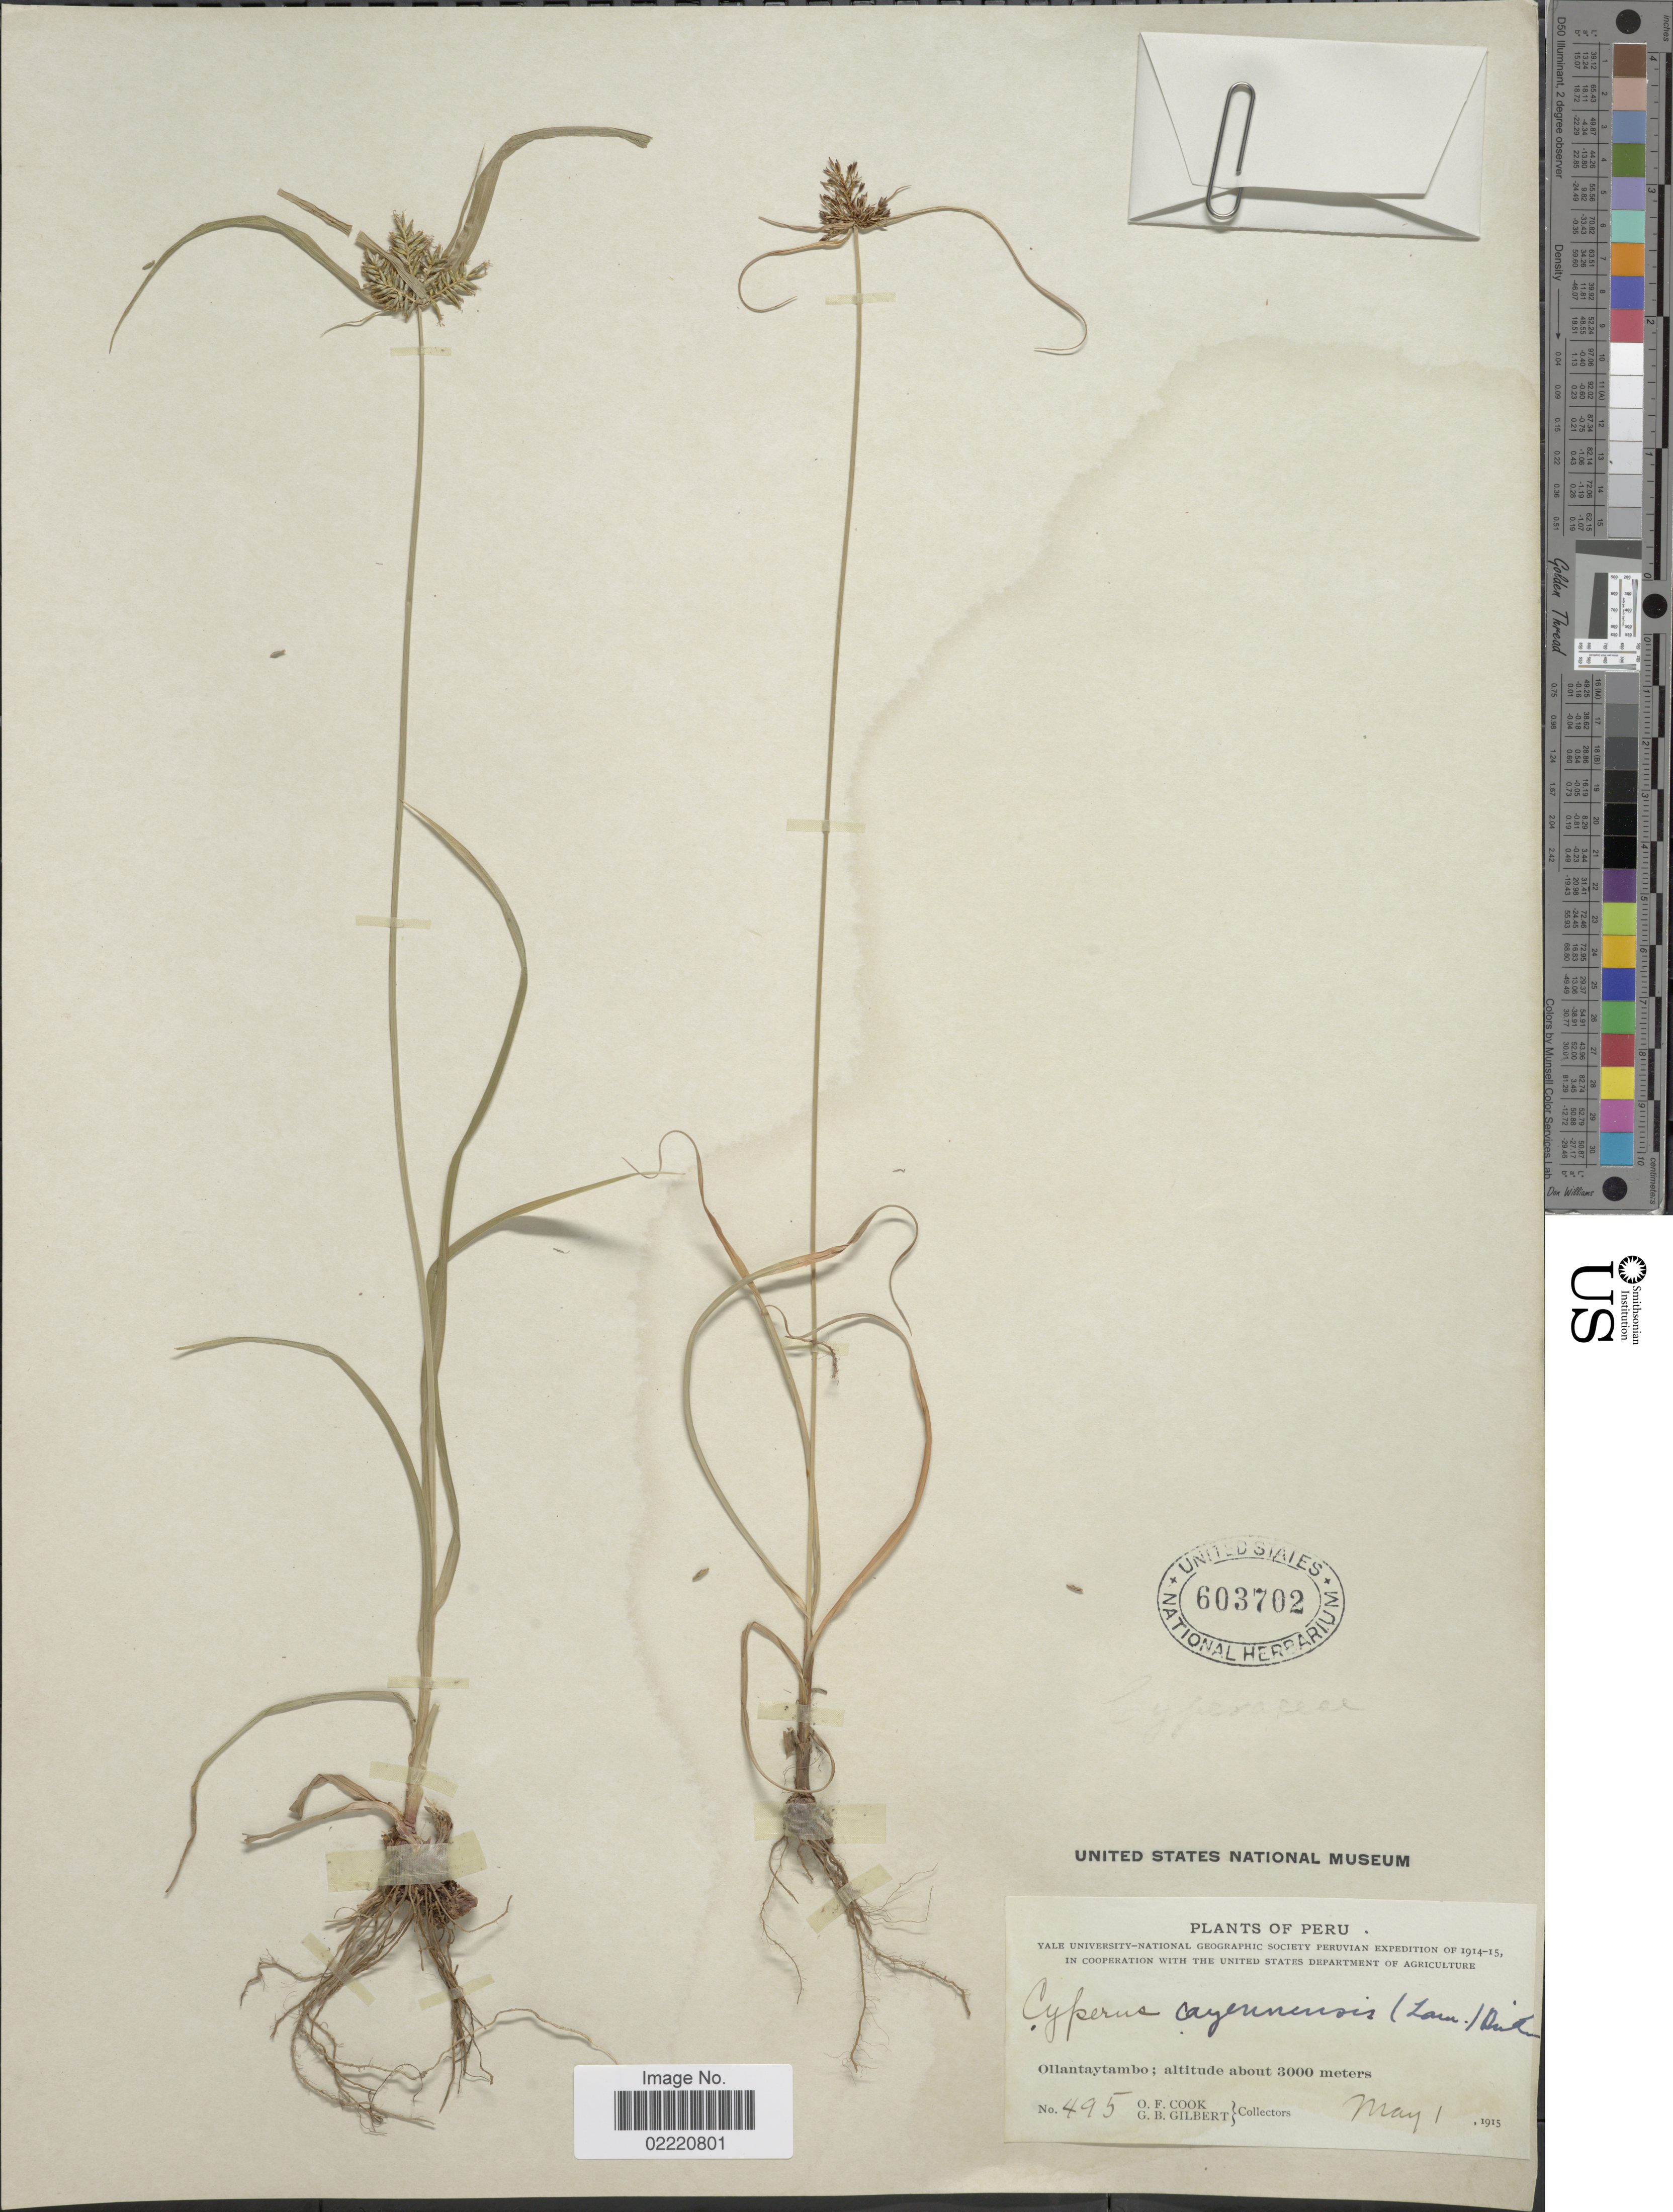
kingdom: Plantae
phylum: Tracheophyta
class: Liliopsida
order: Poales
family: Cyperaceae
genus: Cyperus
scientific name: Cyperus aggregatus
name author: (Willd.) Endl.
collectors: O. F. Cook & G. B. Gilbert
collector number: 495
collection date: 1915-05-01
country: Peru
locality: Ollantaytambo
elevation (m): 3000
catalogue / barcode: US 603702